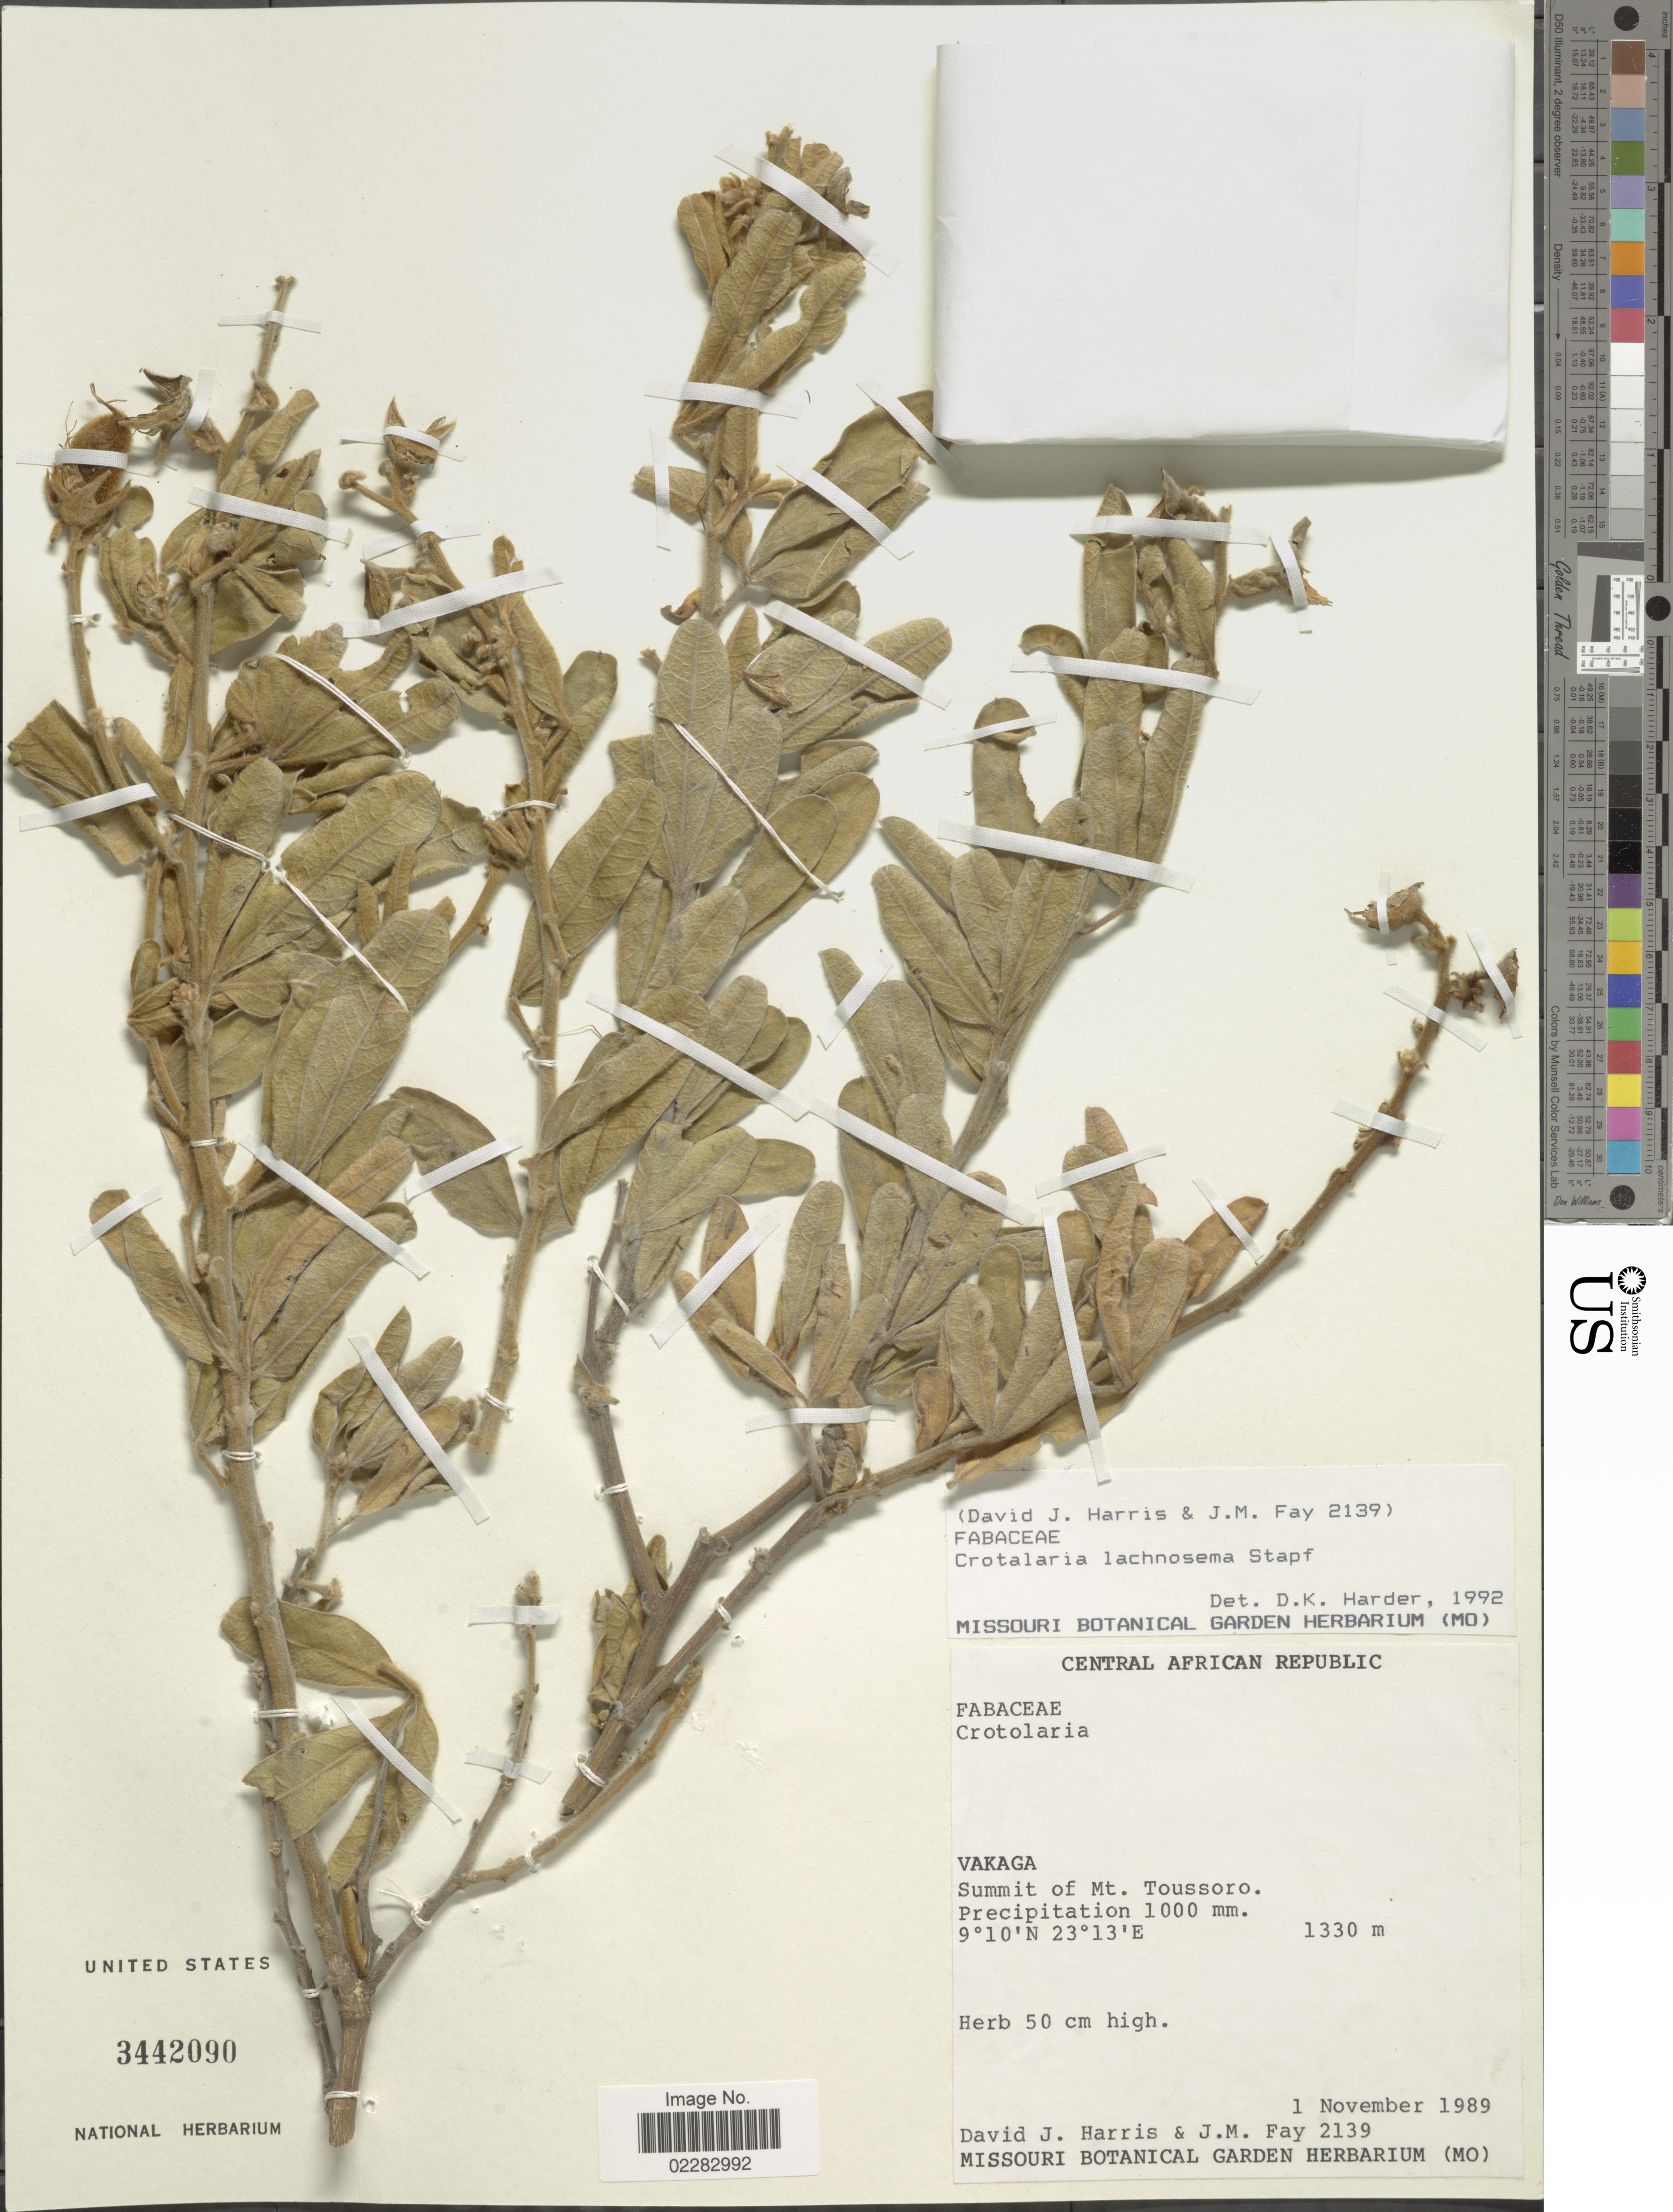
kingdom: Plantae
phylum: Tracheophyta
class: Magnoliopsida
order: Fabales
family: Fabaceae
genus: Crotalaria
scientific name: Crotalaria lachnosema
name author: Stapf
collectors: D. J. Harris & J. M. Fay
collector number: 2139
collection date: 1989-11-01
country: Central African Republic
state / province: Vakaga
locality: Summit of Mt. Toussoro.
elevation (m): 1330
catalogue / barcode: US 3442090